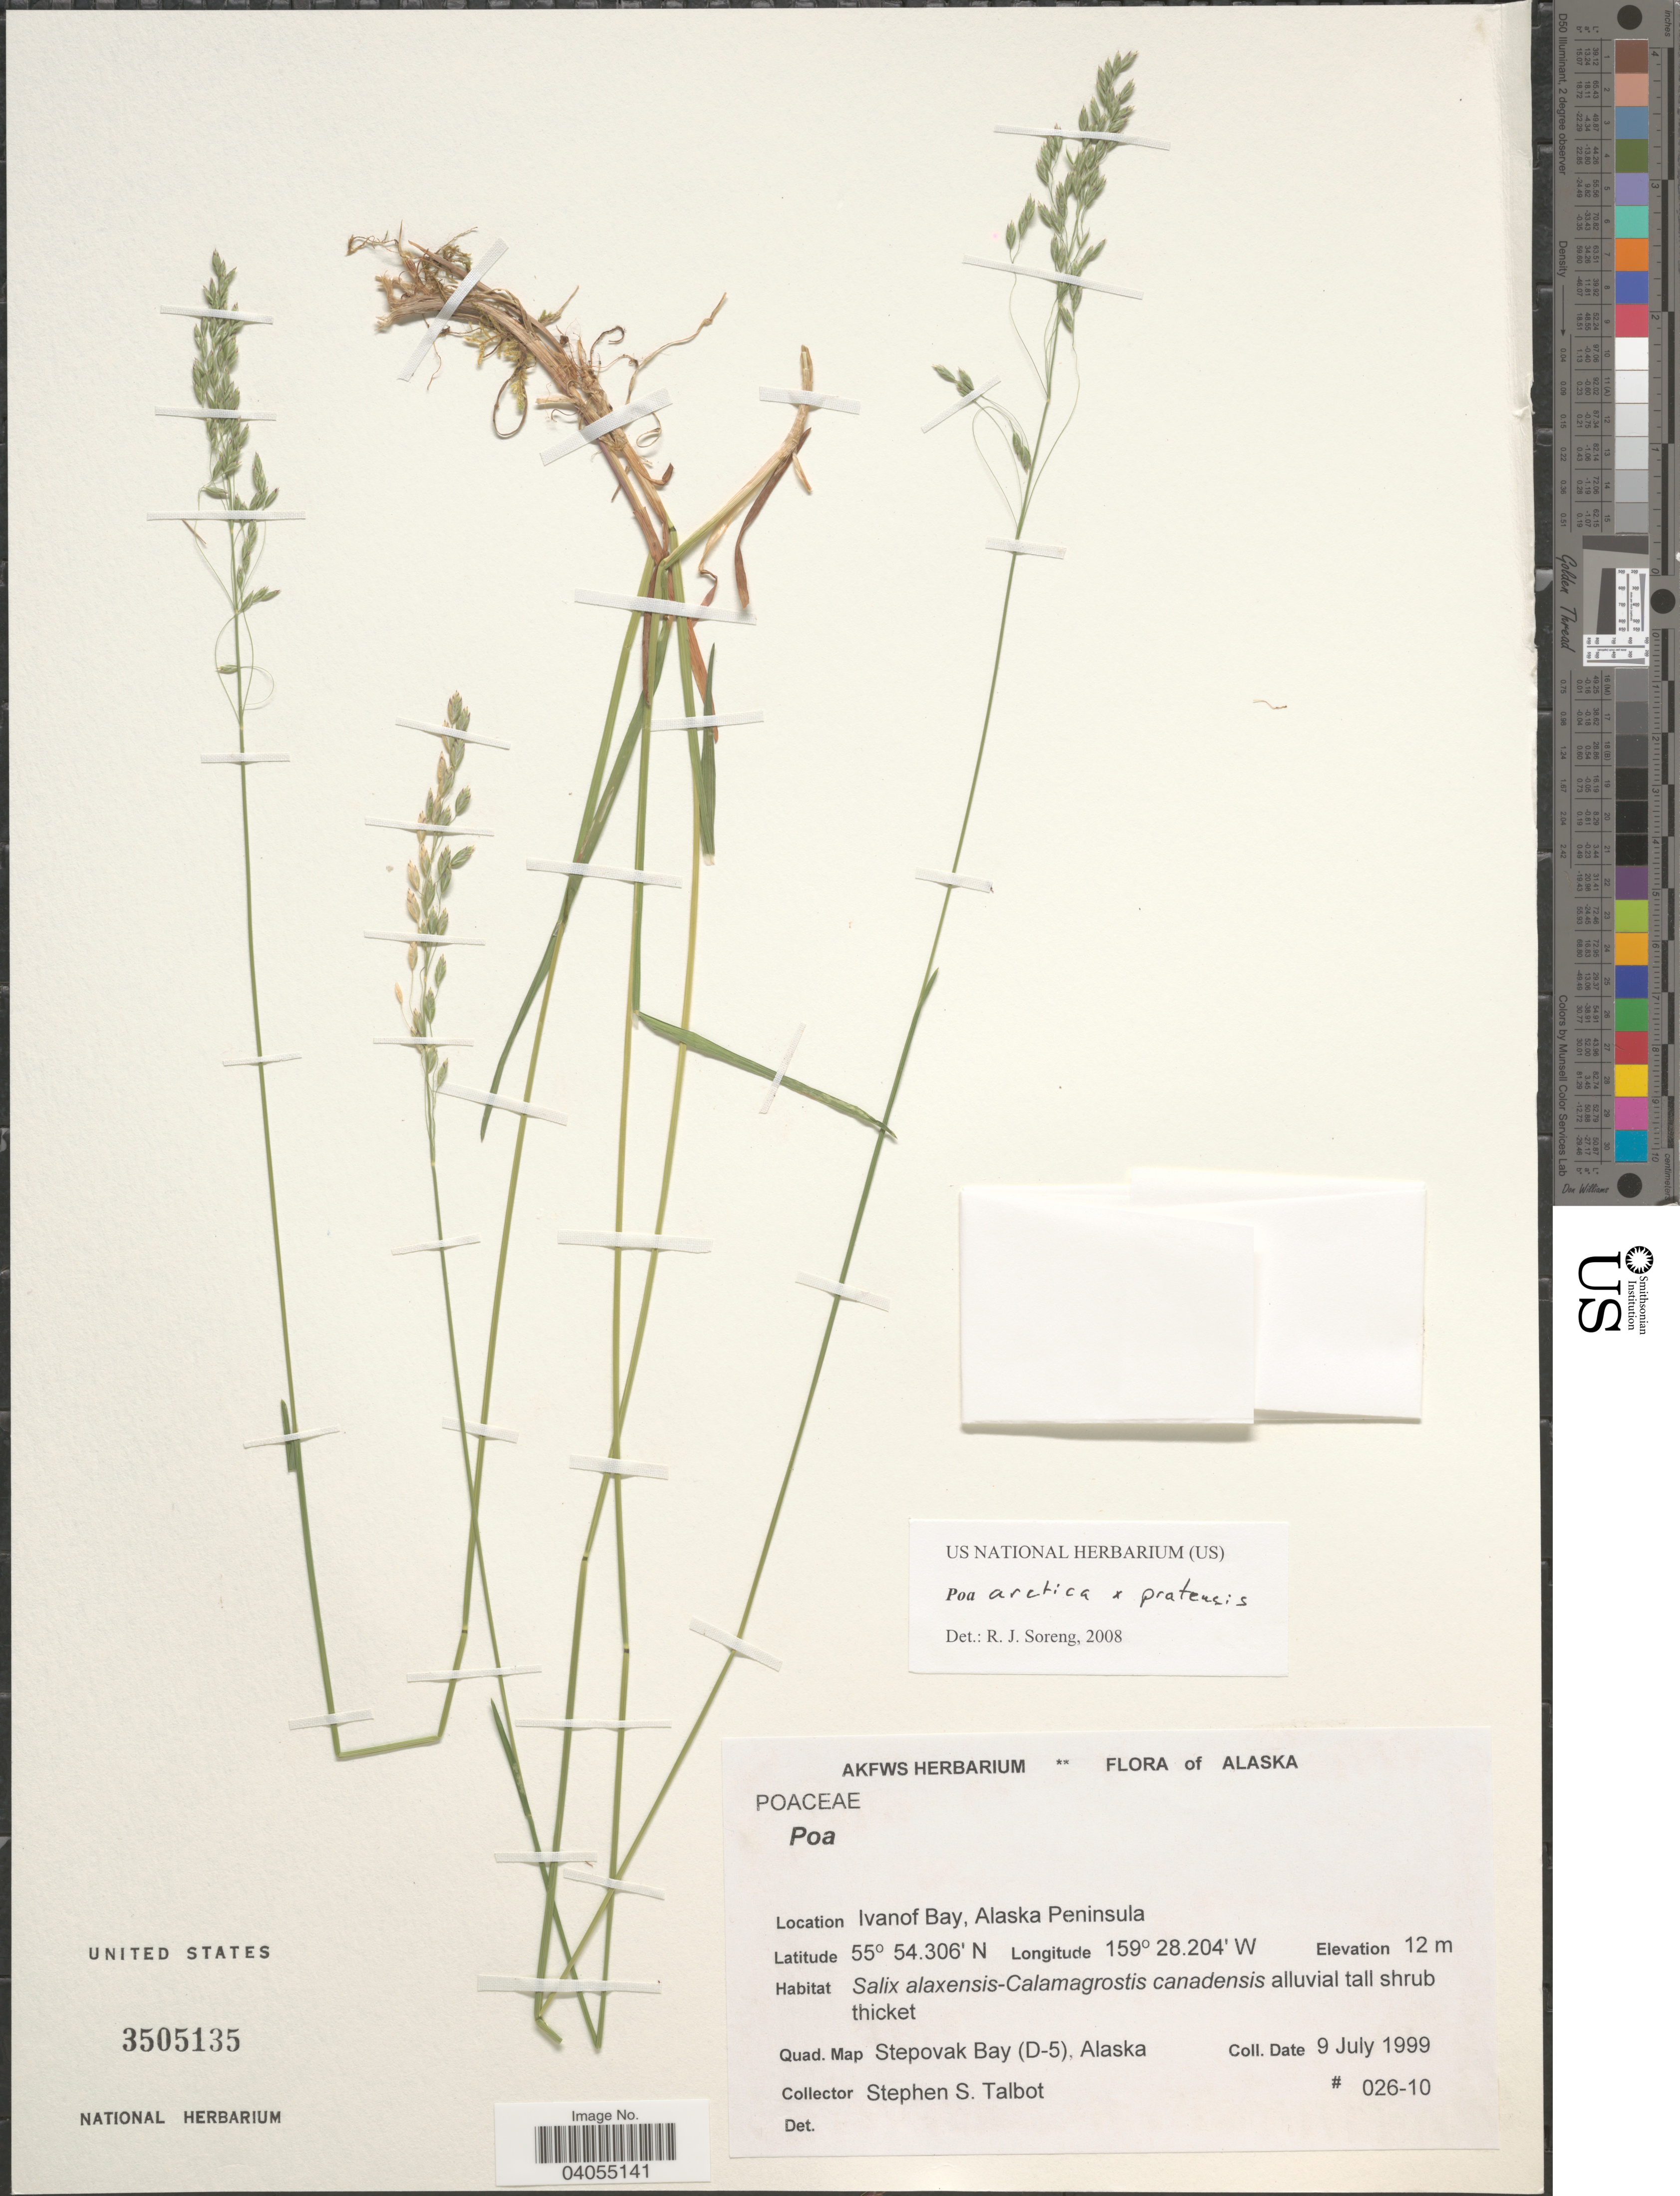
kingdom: Plantae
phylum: Tracheophyta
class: Liliopsida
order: Poales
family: Poaceae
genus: Poa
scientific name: Poa arctica subsp. arctica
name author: R. Br.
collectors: S. S. Talbot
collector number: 026-10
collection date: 1999-07-09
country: United States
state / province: Alaska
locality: Ivanof Bay, Alaska Peninsula. Quad. map Stepovak Bay (D-5).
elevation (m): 12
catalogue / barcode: US 3505135